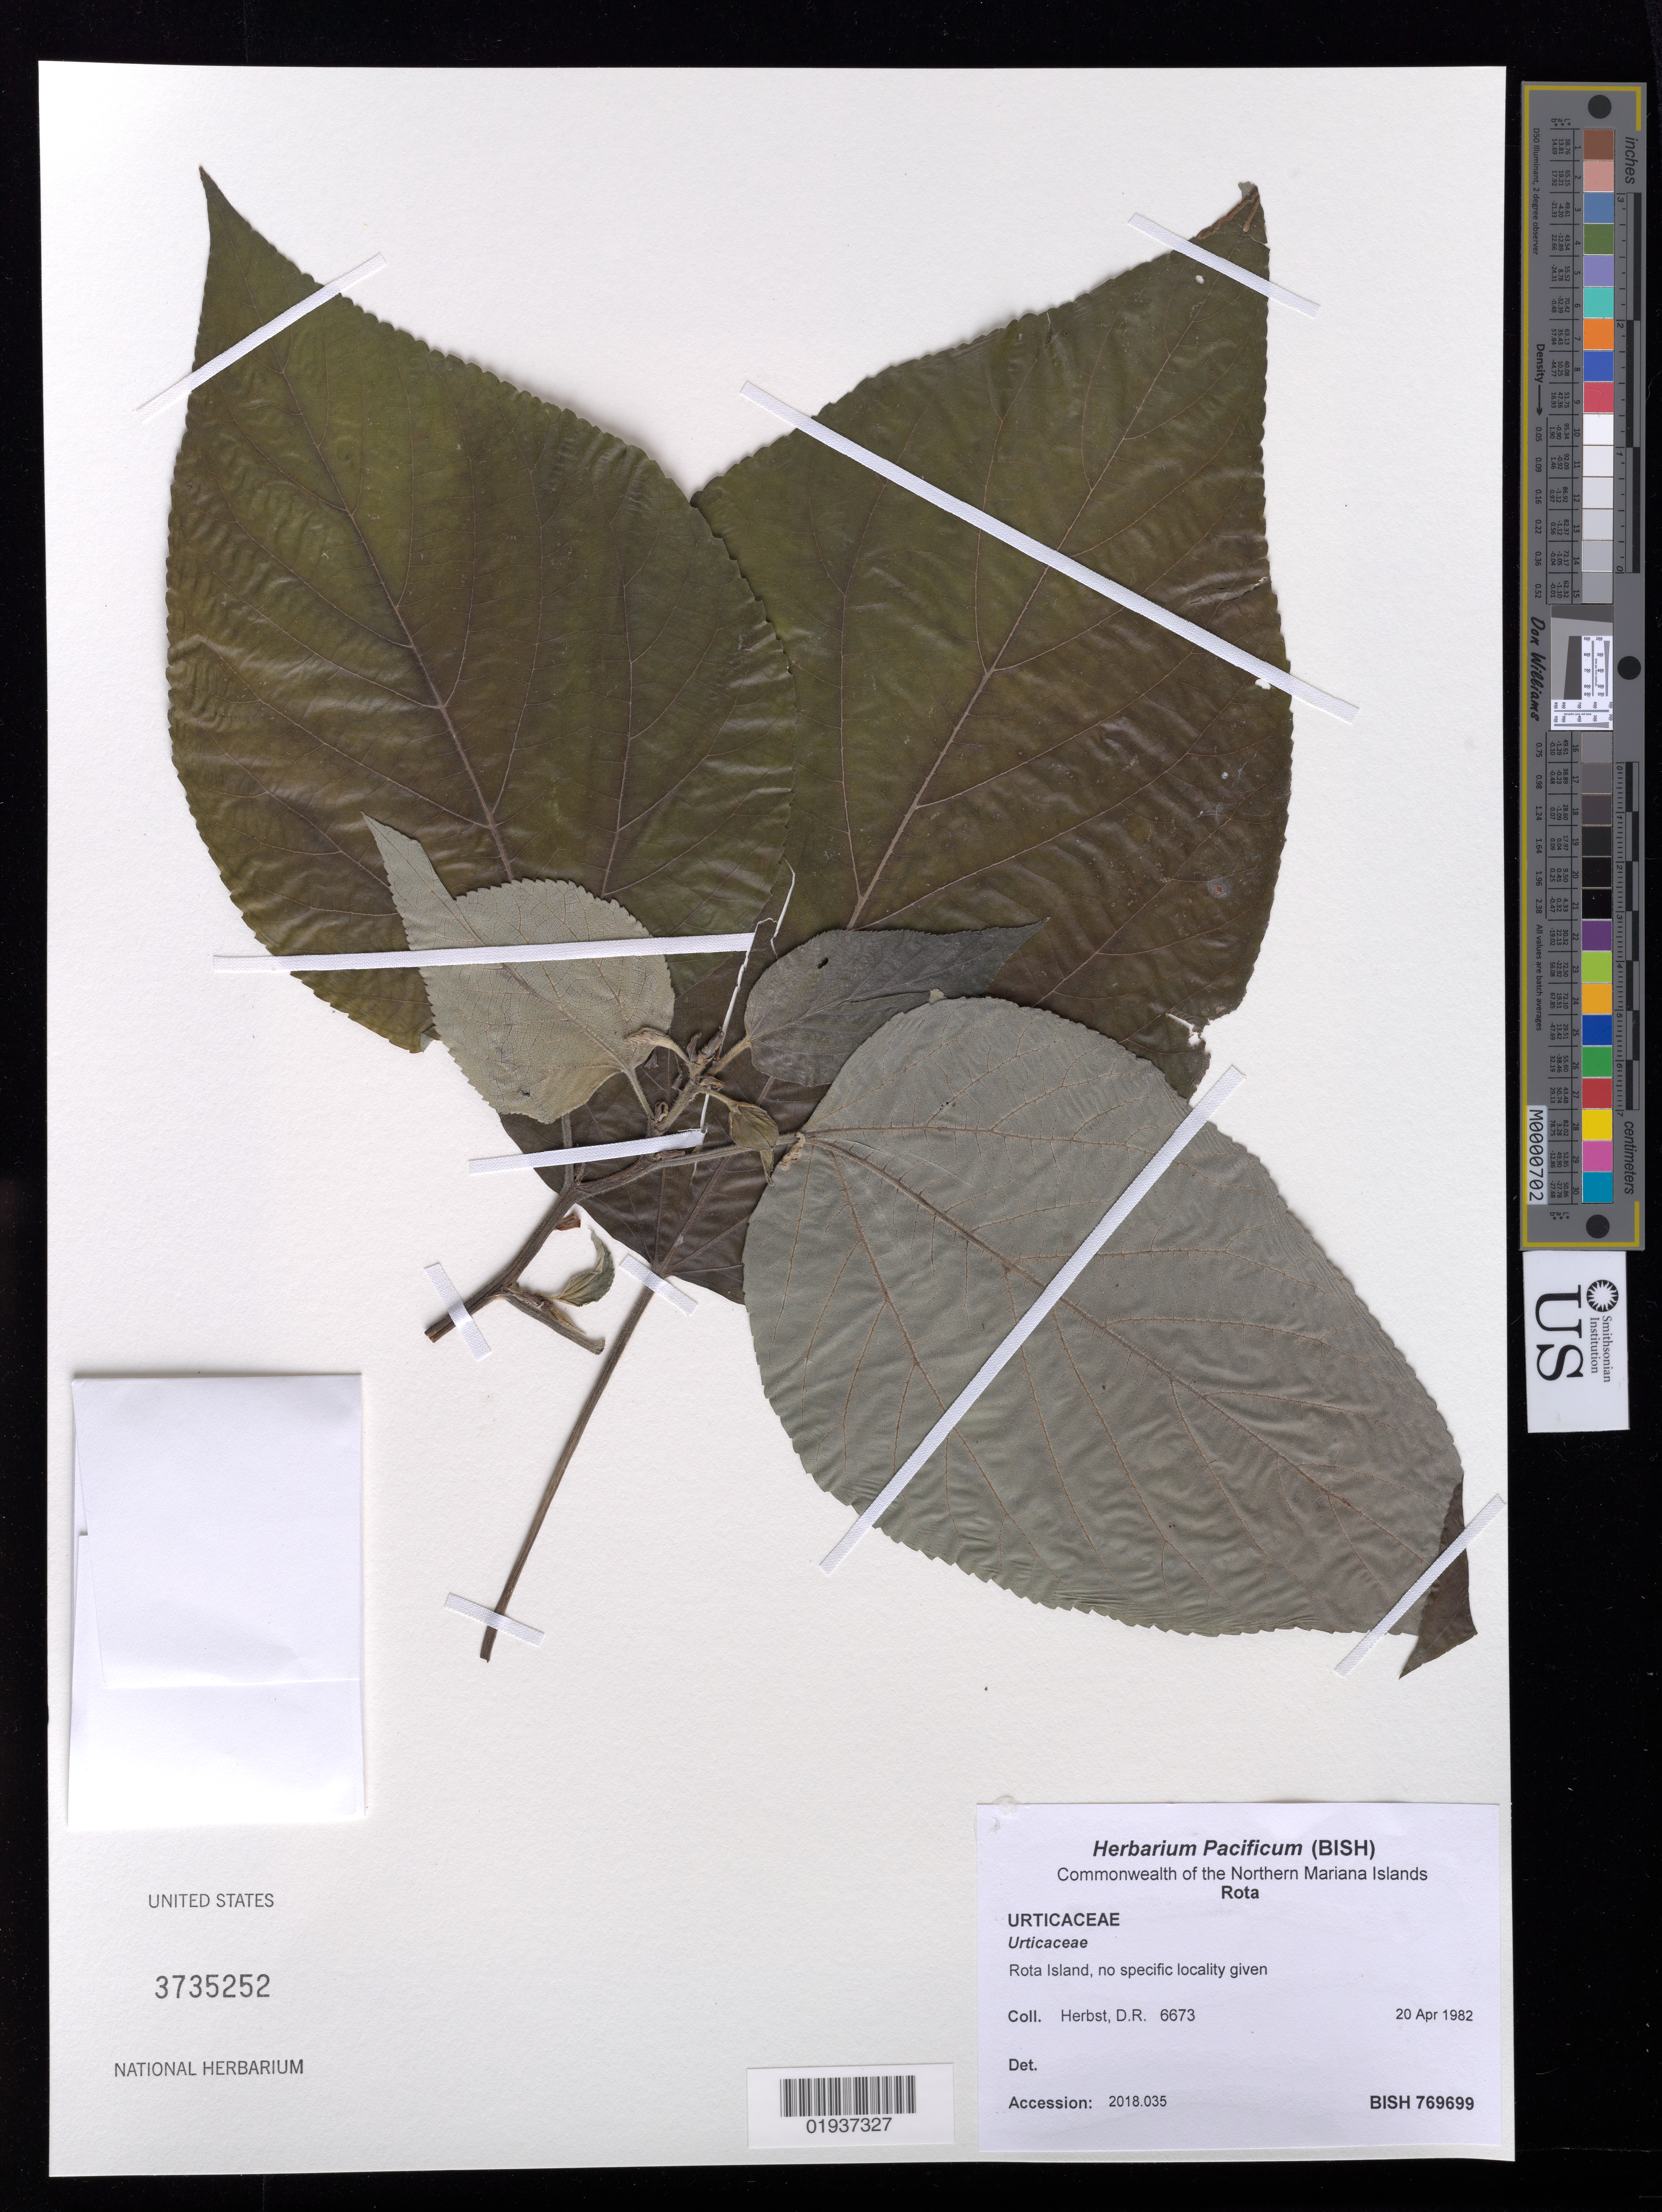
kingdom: Plantae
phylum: Tracheophyta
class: Magnoliopsida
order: Rosales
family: Urticaceae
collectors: D. R. Herbst & M. V. Falanruw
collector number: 6673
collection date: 1982-04-20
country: Northern Mariana Islands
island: Rota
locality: s.l.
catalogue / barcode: US 3735252